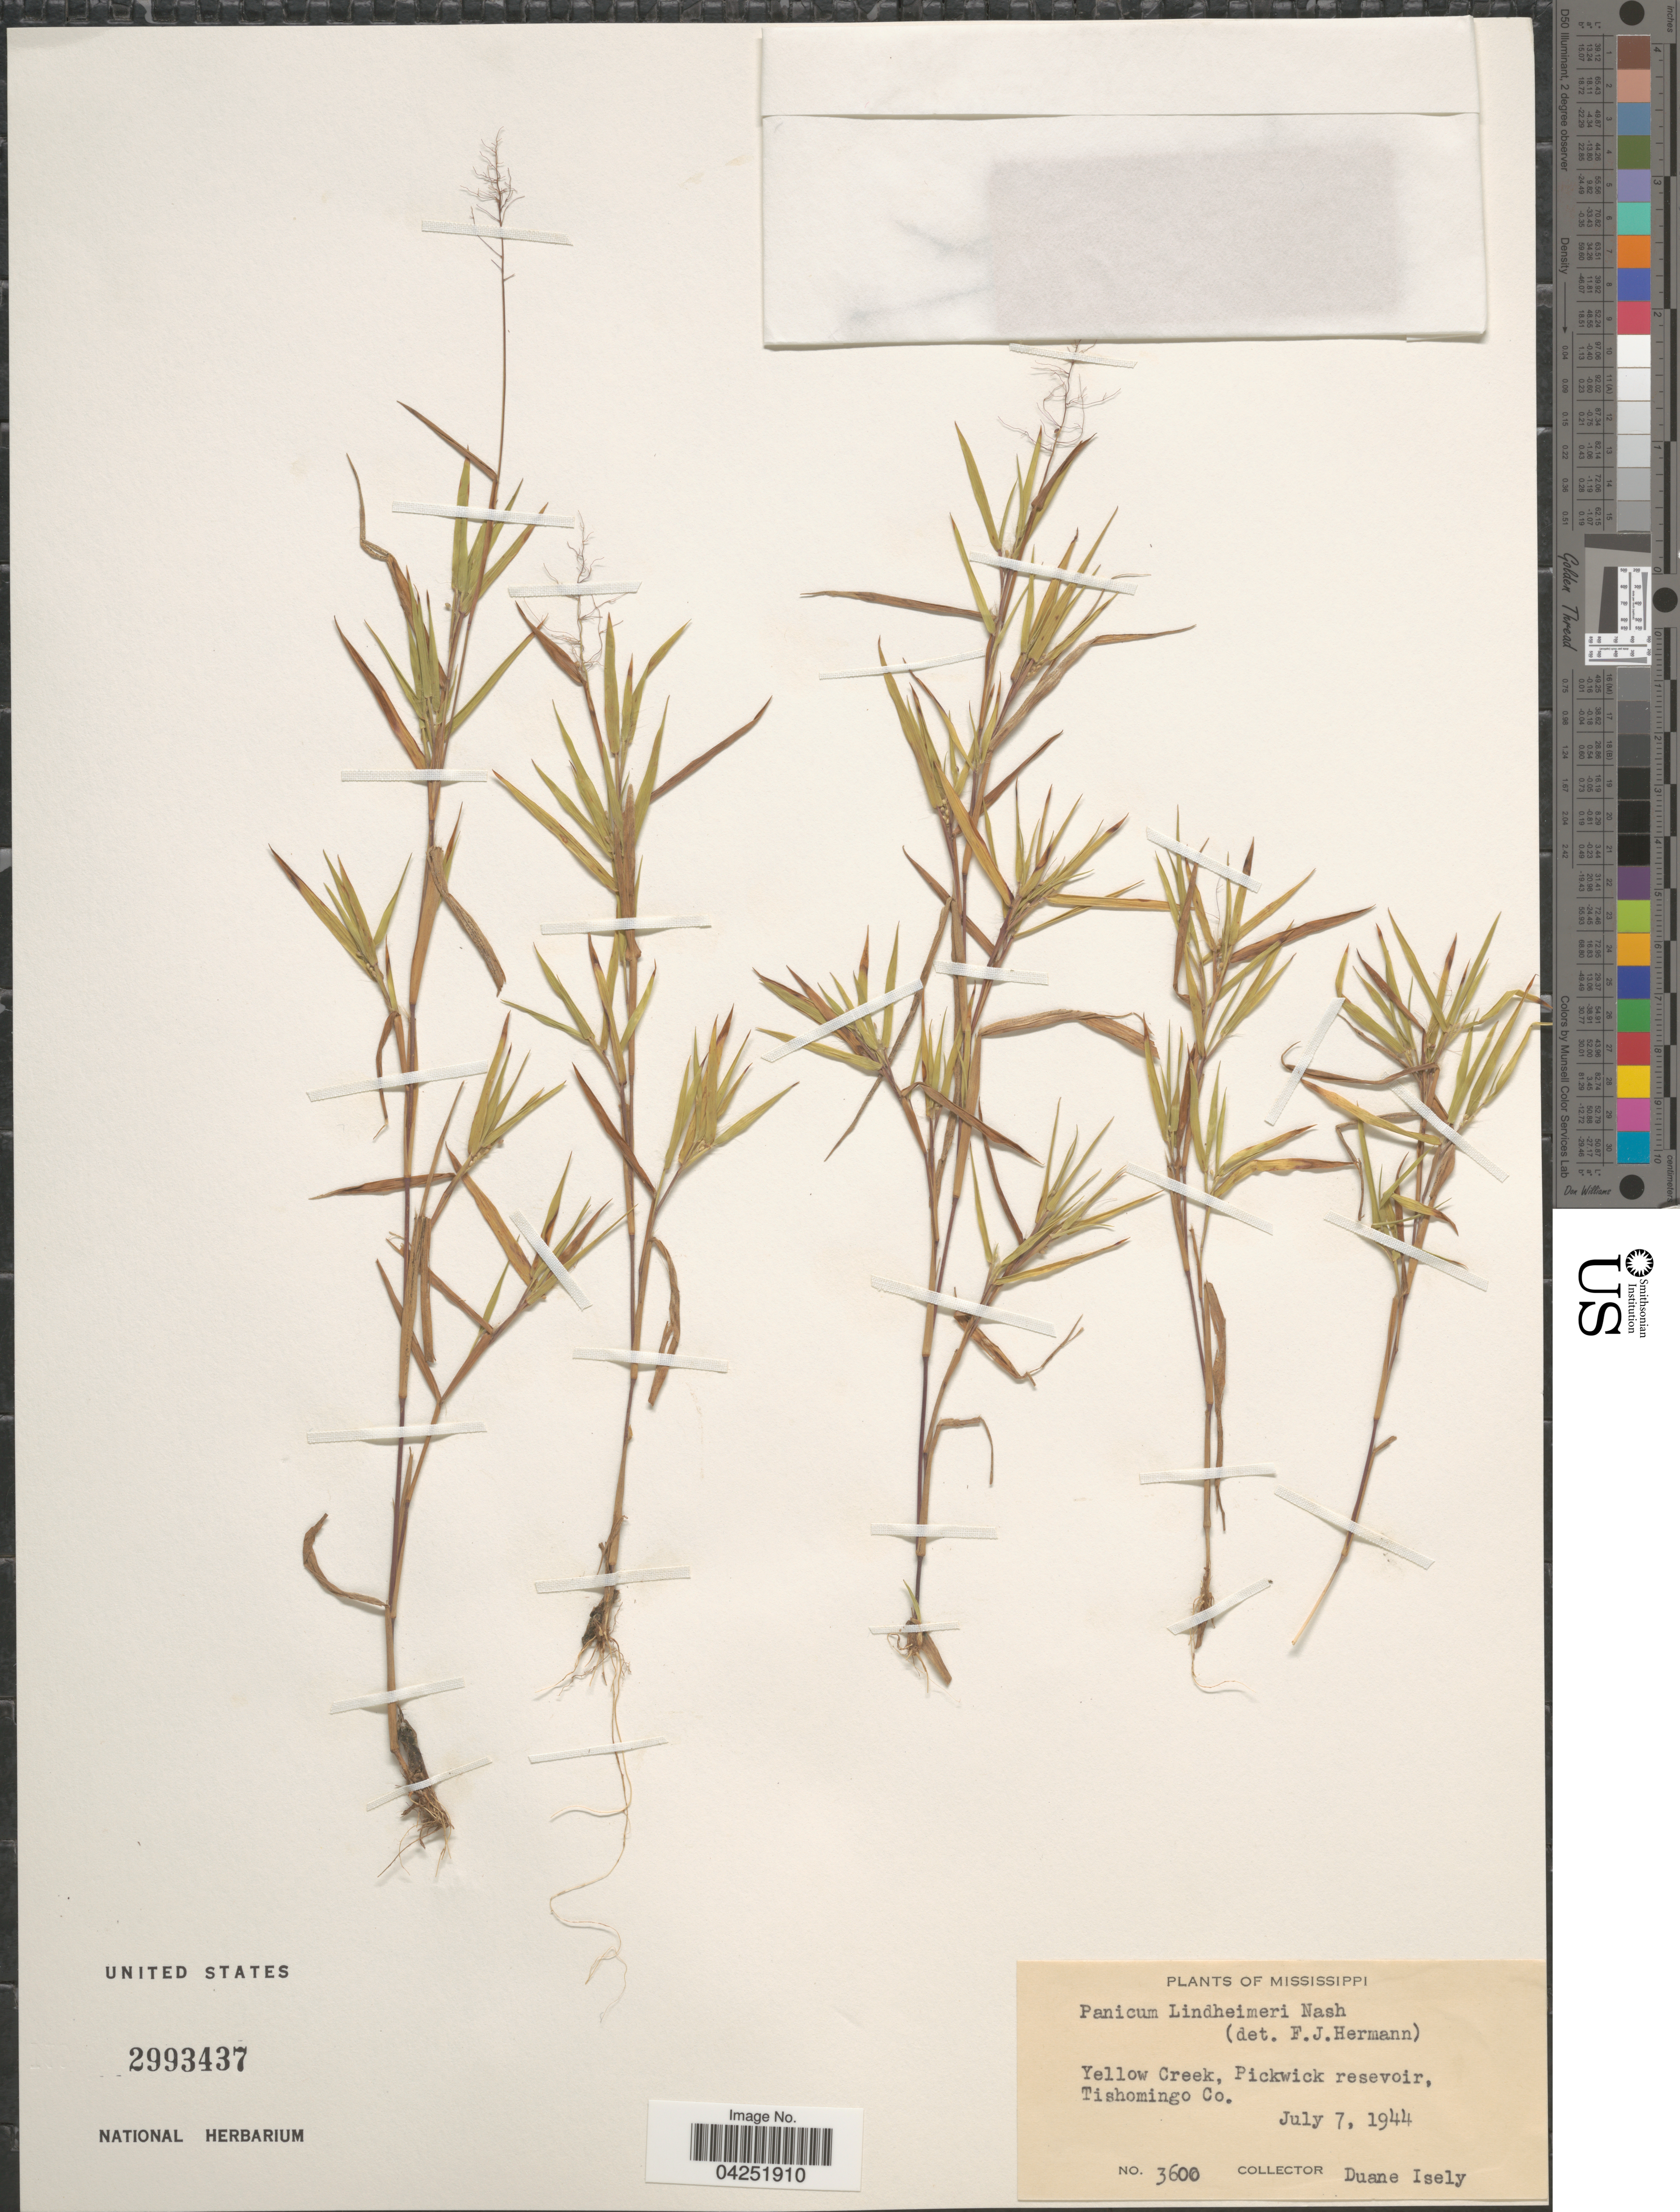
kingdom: Plantae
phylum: Tracheophyta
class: Liliopsida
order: Poales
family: Poaceae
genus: Dichanthelium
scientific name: Dichanthelium acuminatum var. lindheimeri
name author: (Nash) Gould & C.A. Clark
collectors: D. Isely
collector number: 3600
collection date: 1944-07-07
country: United States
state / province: Mississippi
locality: Yellow Creek, Pickwick reservoir, Tishomingo Co.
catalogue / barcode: US 2993437